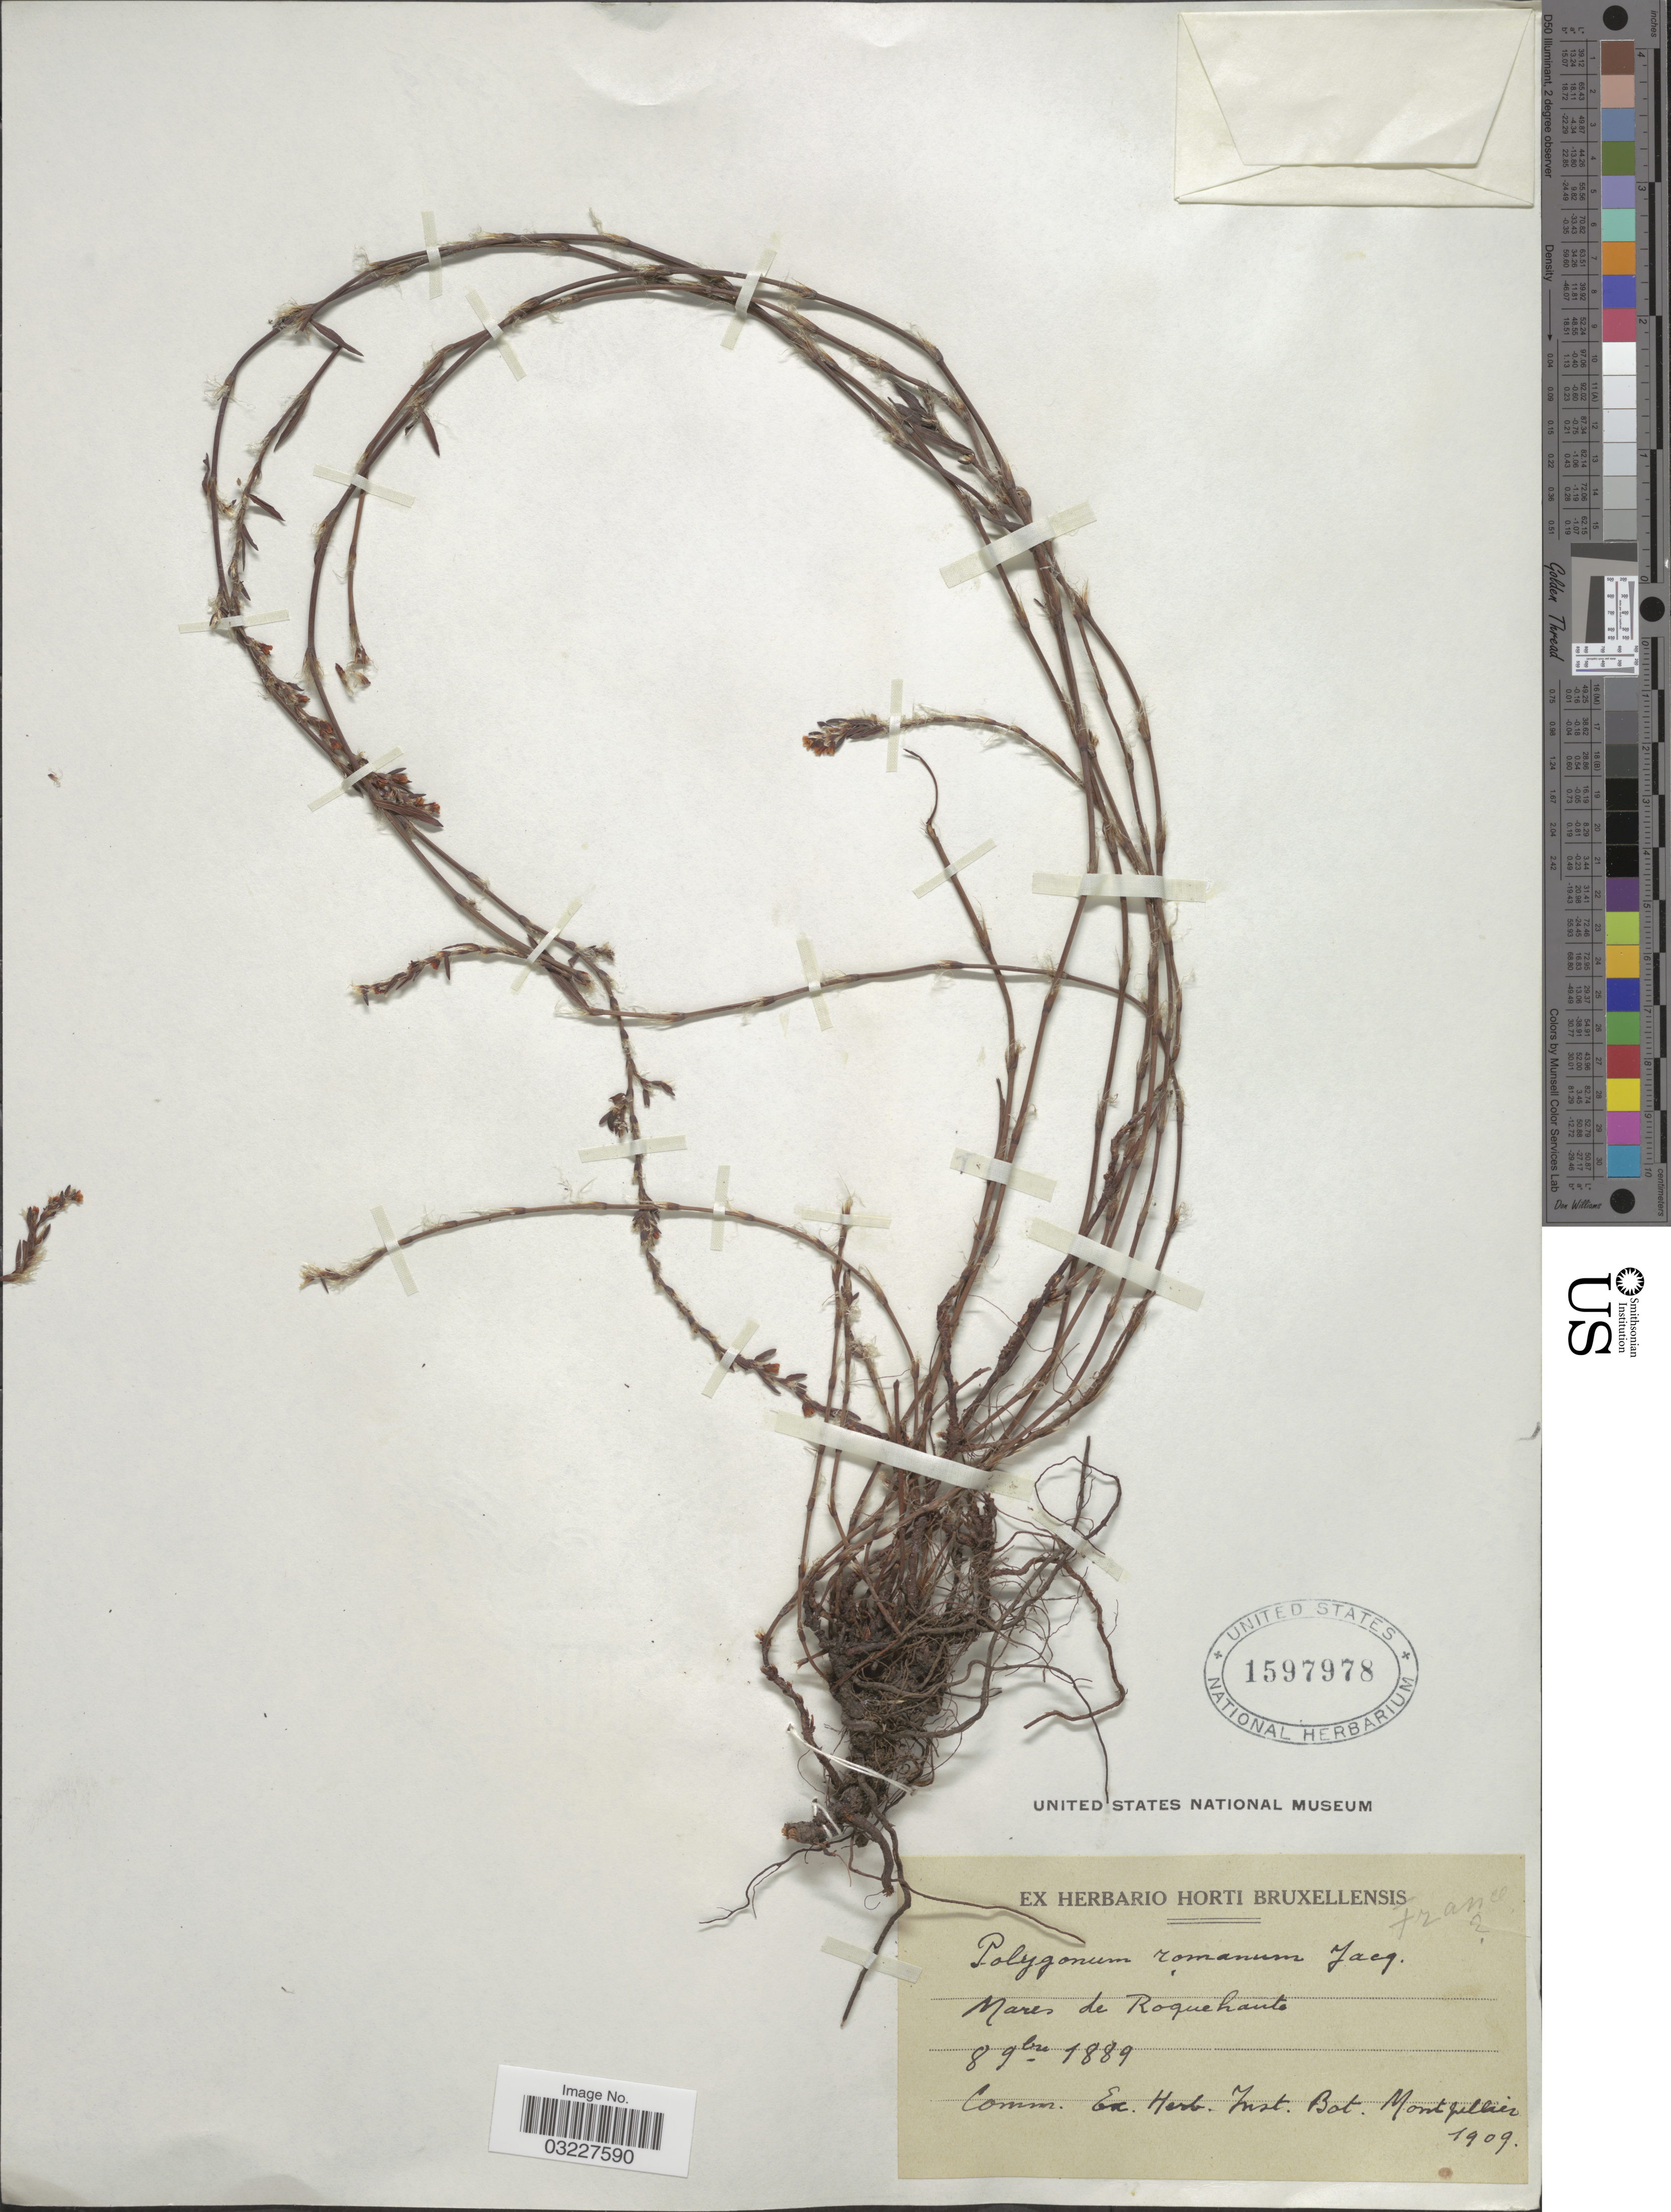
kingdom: Plantae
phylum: Tracheophyta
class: Magnoliopsida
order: Caryophyllales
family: Polygonaceae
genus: Polygonum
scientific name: Polygonum romanum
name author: Jacq.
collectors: ex herb. Horti Bruxellensis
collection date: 1909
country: France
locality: Mares de Roquehaute.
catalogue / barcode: US 1597978